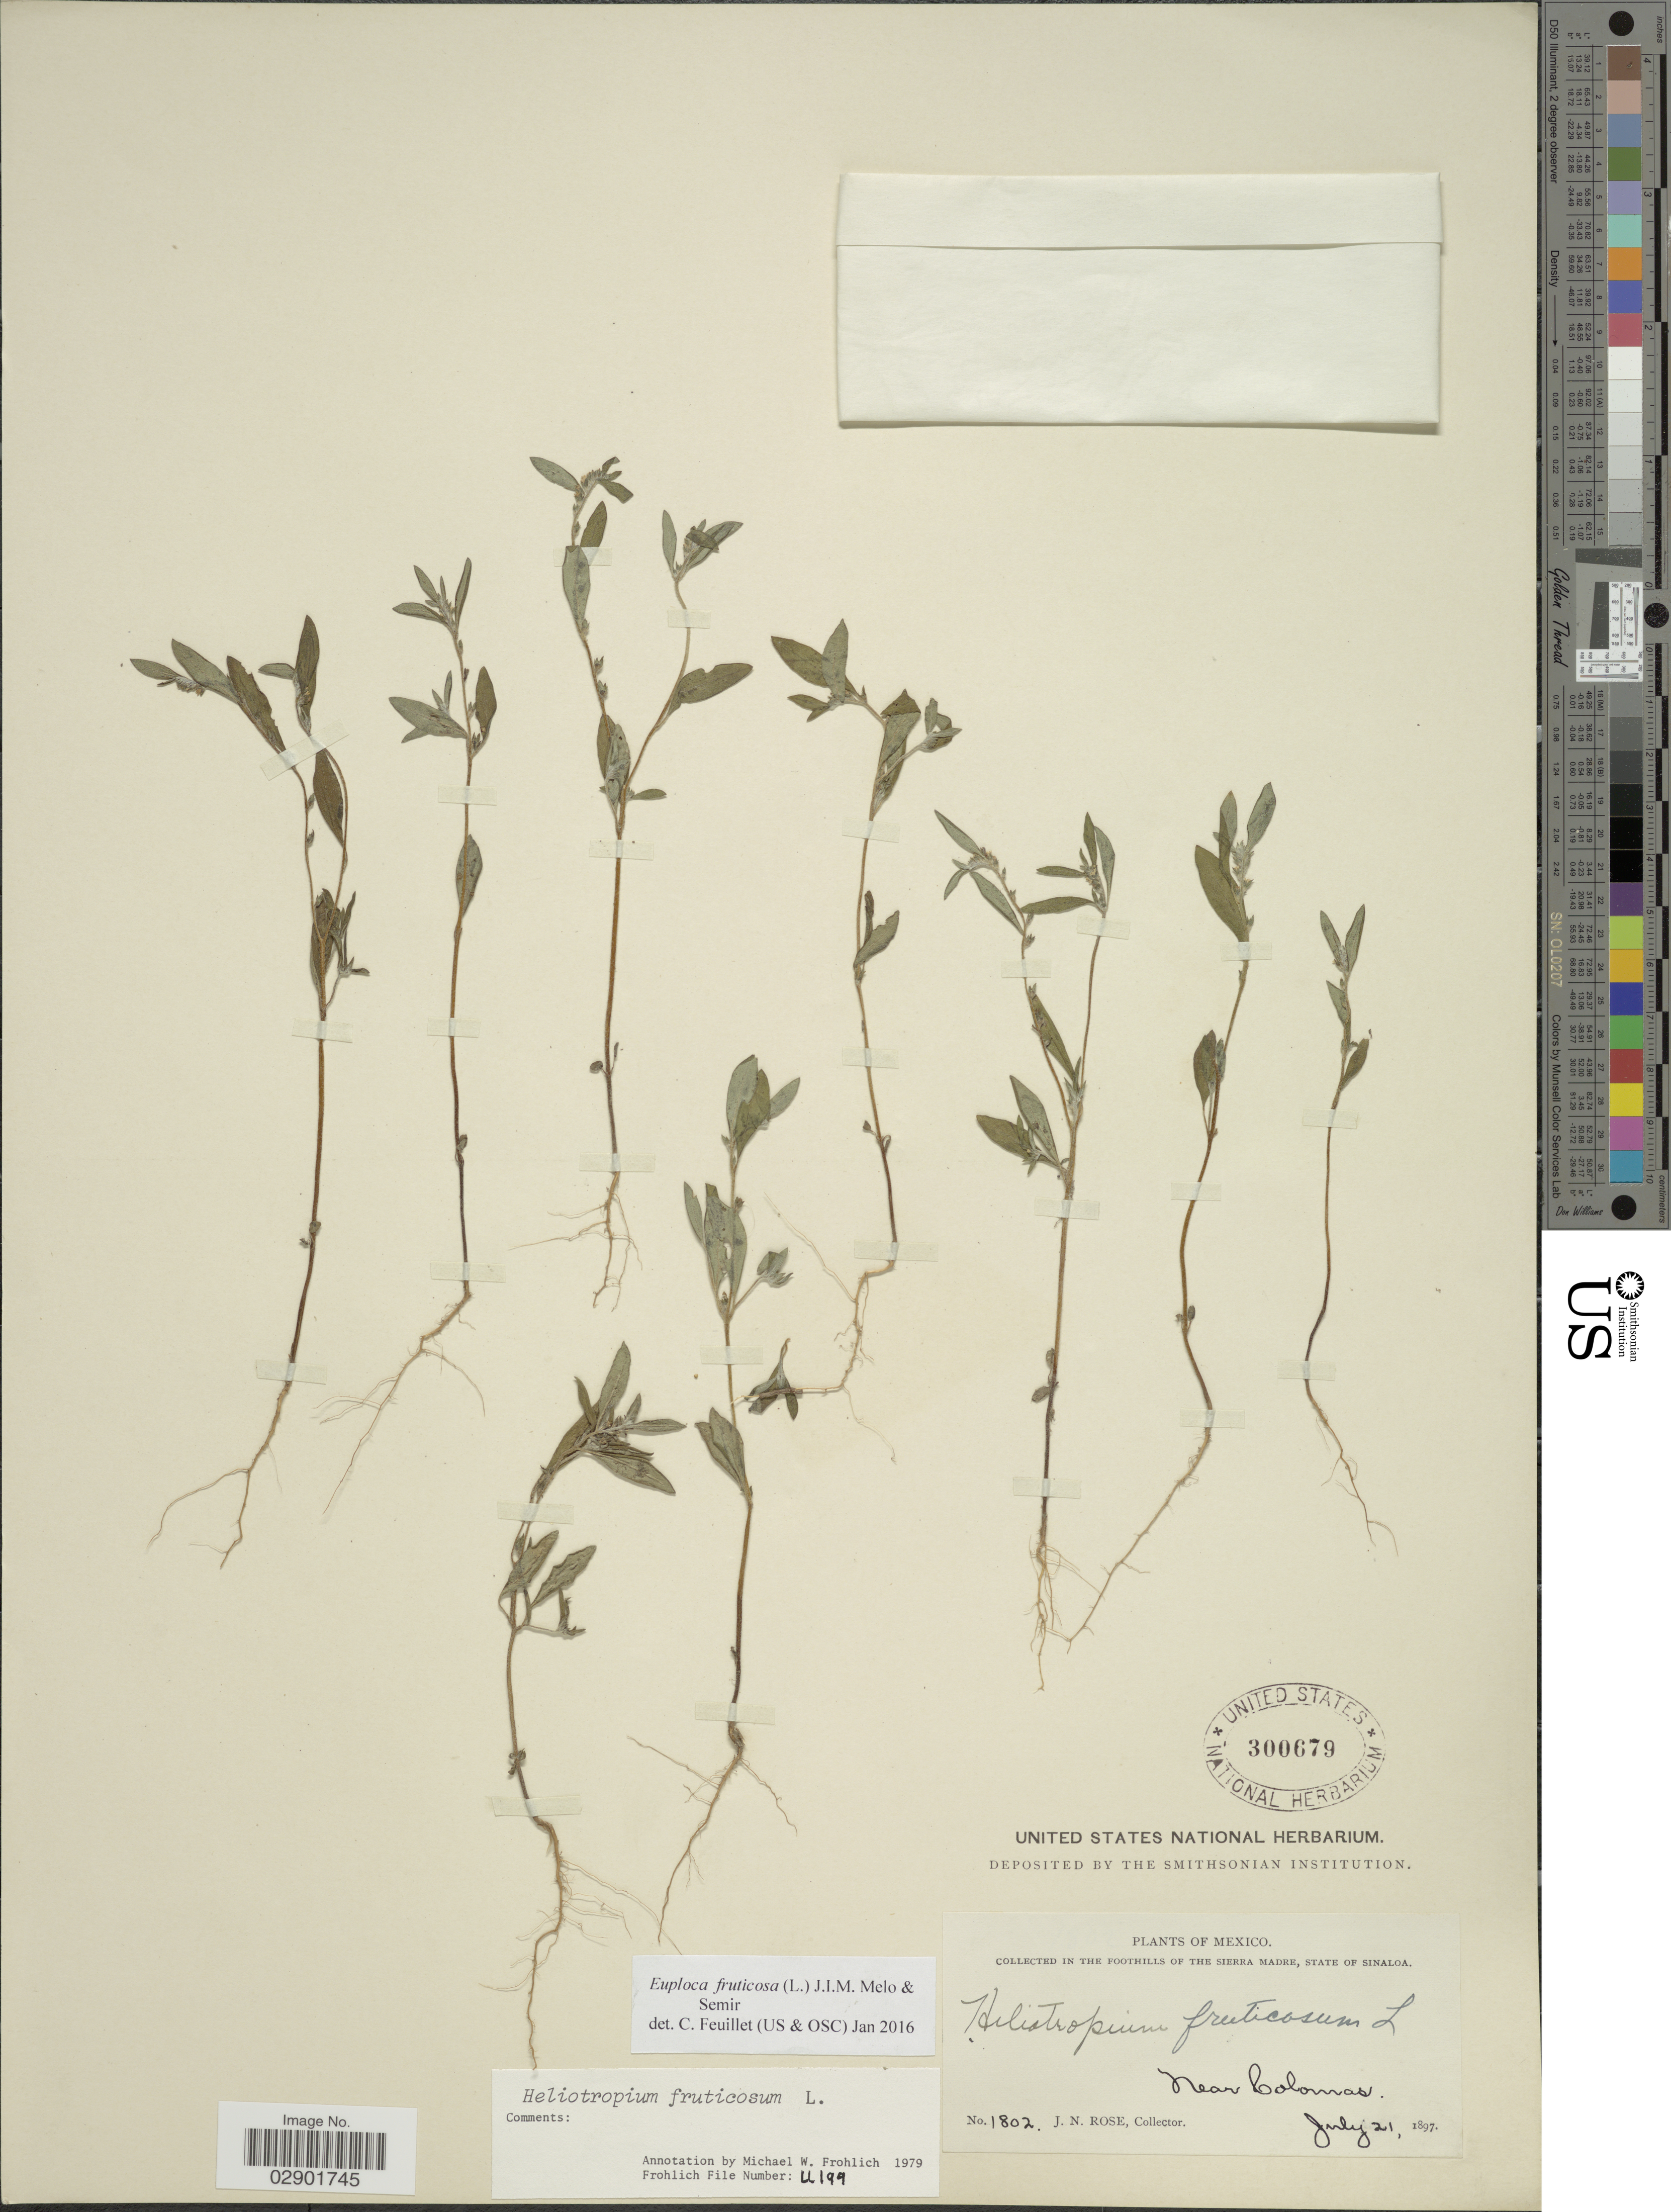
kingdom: Plantae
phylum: Tracheophyta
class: Magnoliopsida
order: Boraginales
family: Heliotropiaceae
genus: Euploca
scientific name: Euploca fruticosa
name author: (L.) J.I.M. Melo & Semir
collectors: J. N. Rose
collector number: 1802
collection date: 1897-07-21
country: Mexico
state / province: Sinaloa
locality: Foothills of the Sierra Madre. Near Colomas.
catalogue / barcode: US 300679